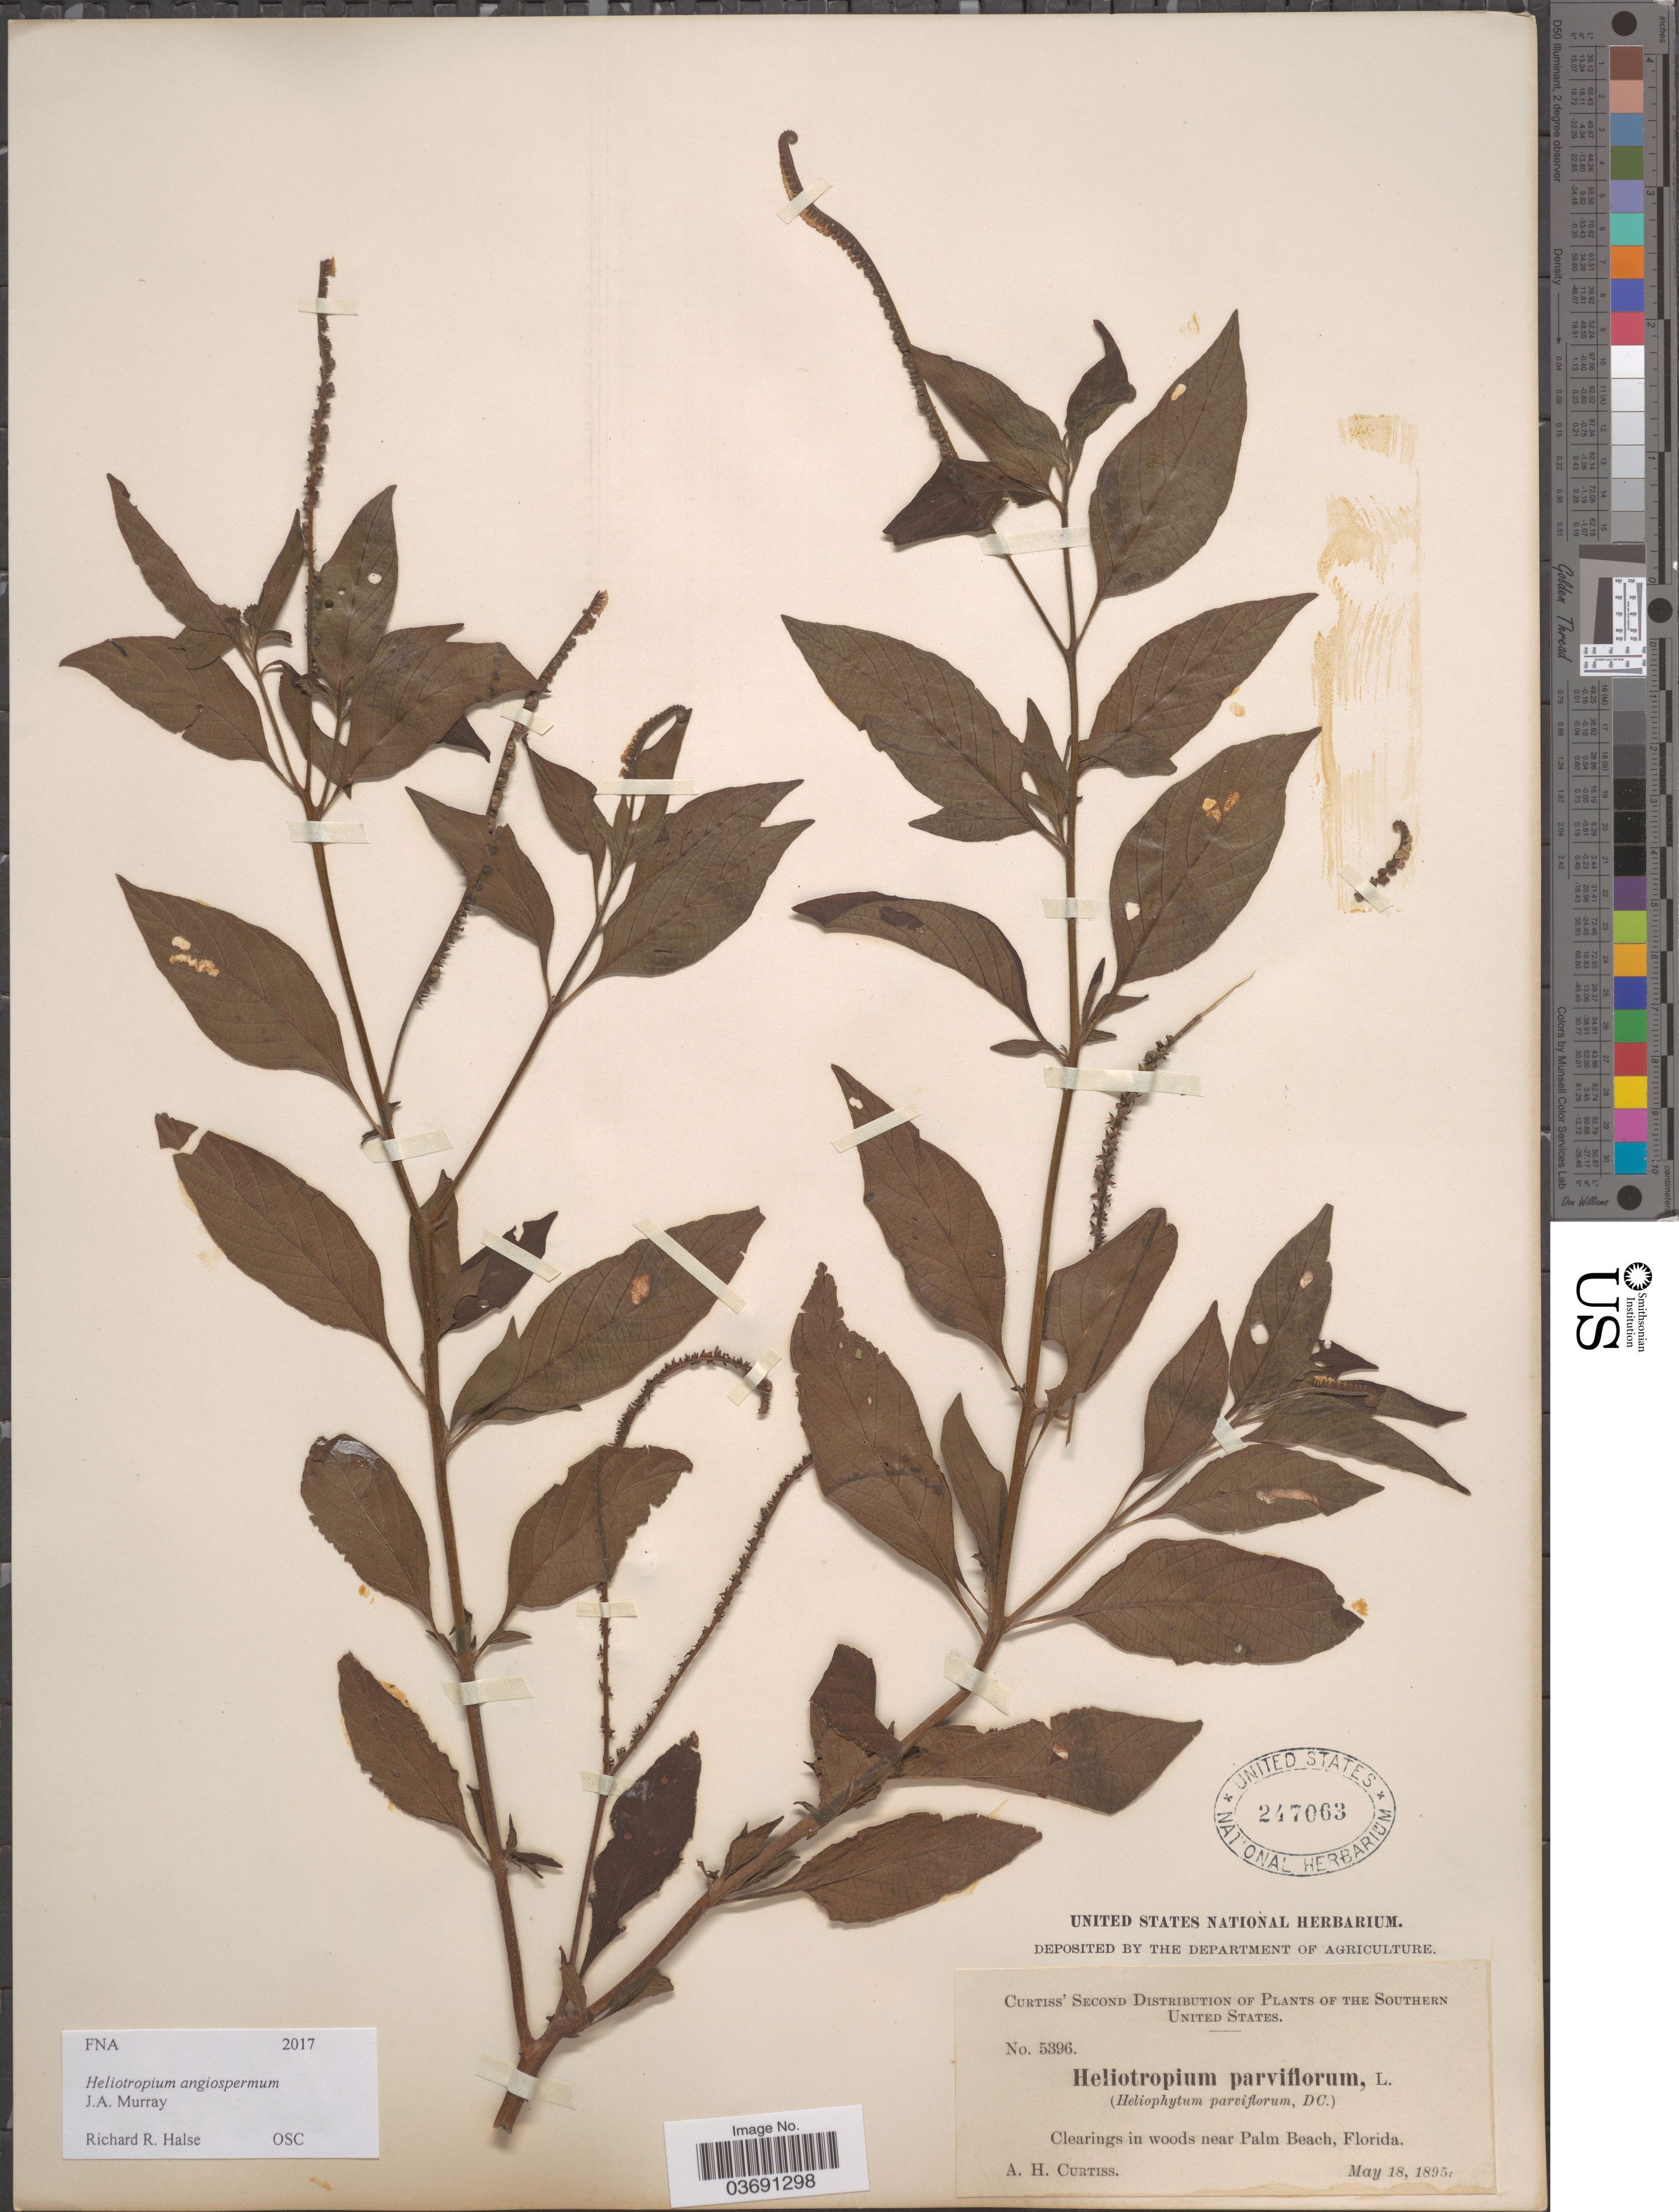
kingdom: Plantae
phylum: Tracheophyta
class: Magnoliopsida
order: Boraginales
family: Heliotropiaceae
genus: Heliotropium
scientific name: Heliotropium angiospermum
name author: Murray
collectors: A. H. Curtiss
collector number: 5396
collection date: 1895-05-18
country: United States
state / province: Florida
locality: Southern United States. Clearings in woods near Palm Beach.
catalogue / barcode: US 247063